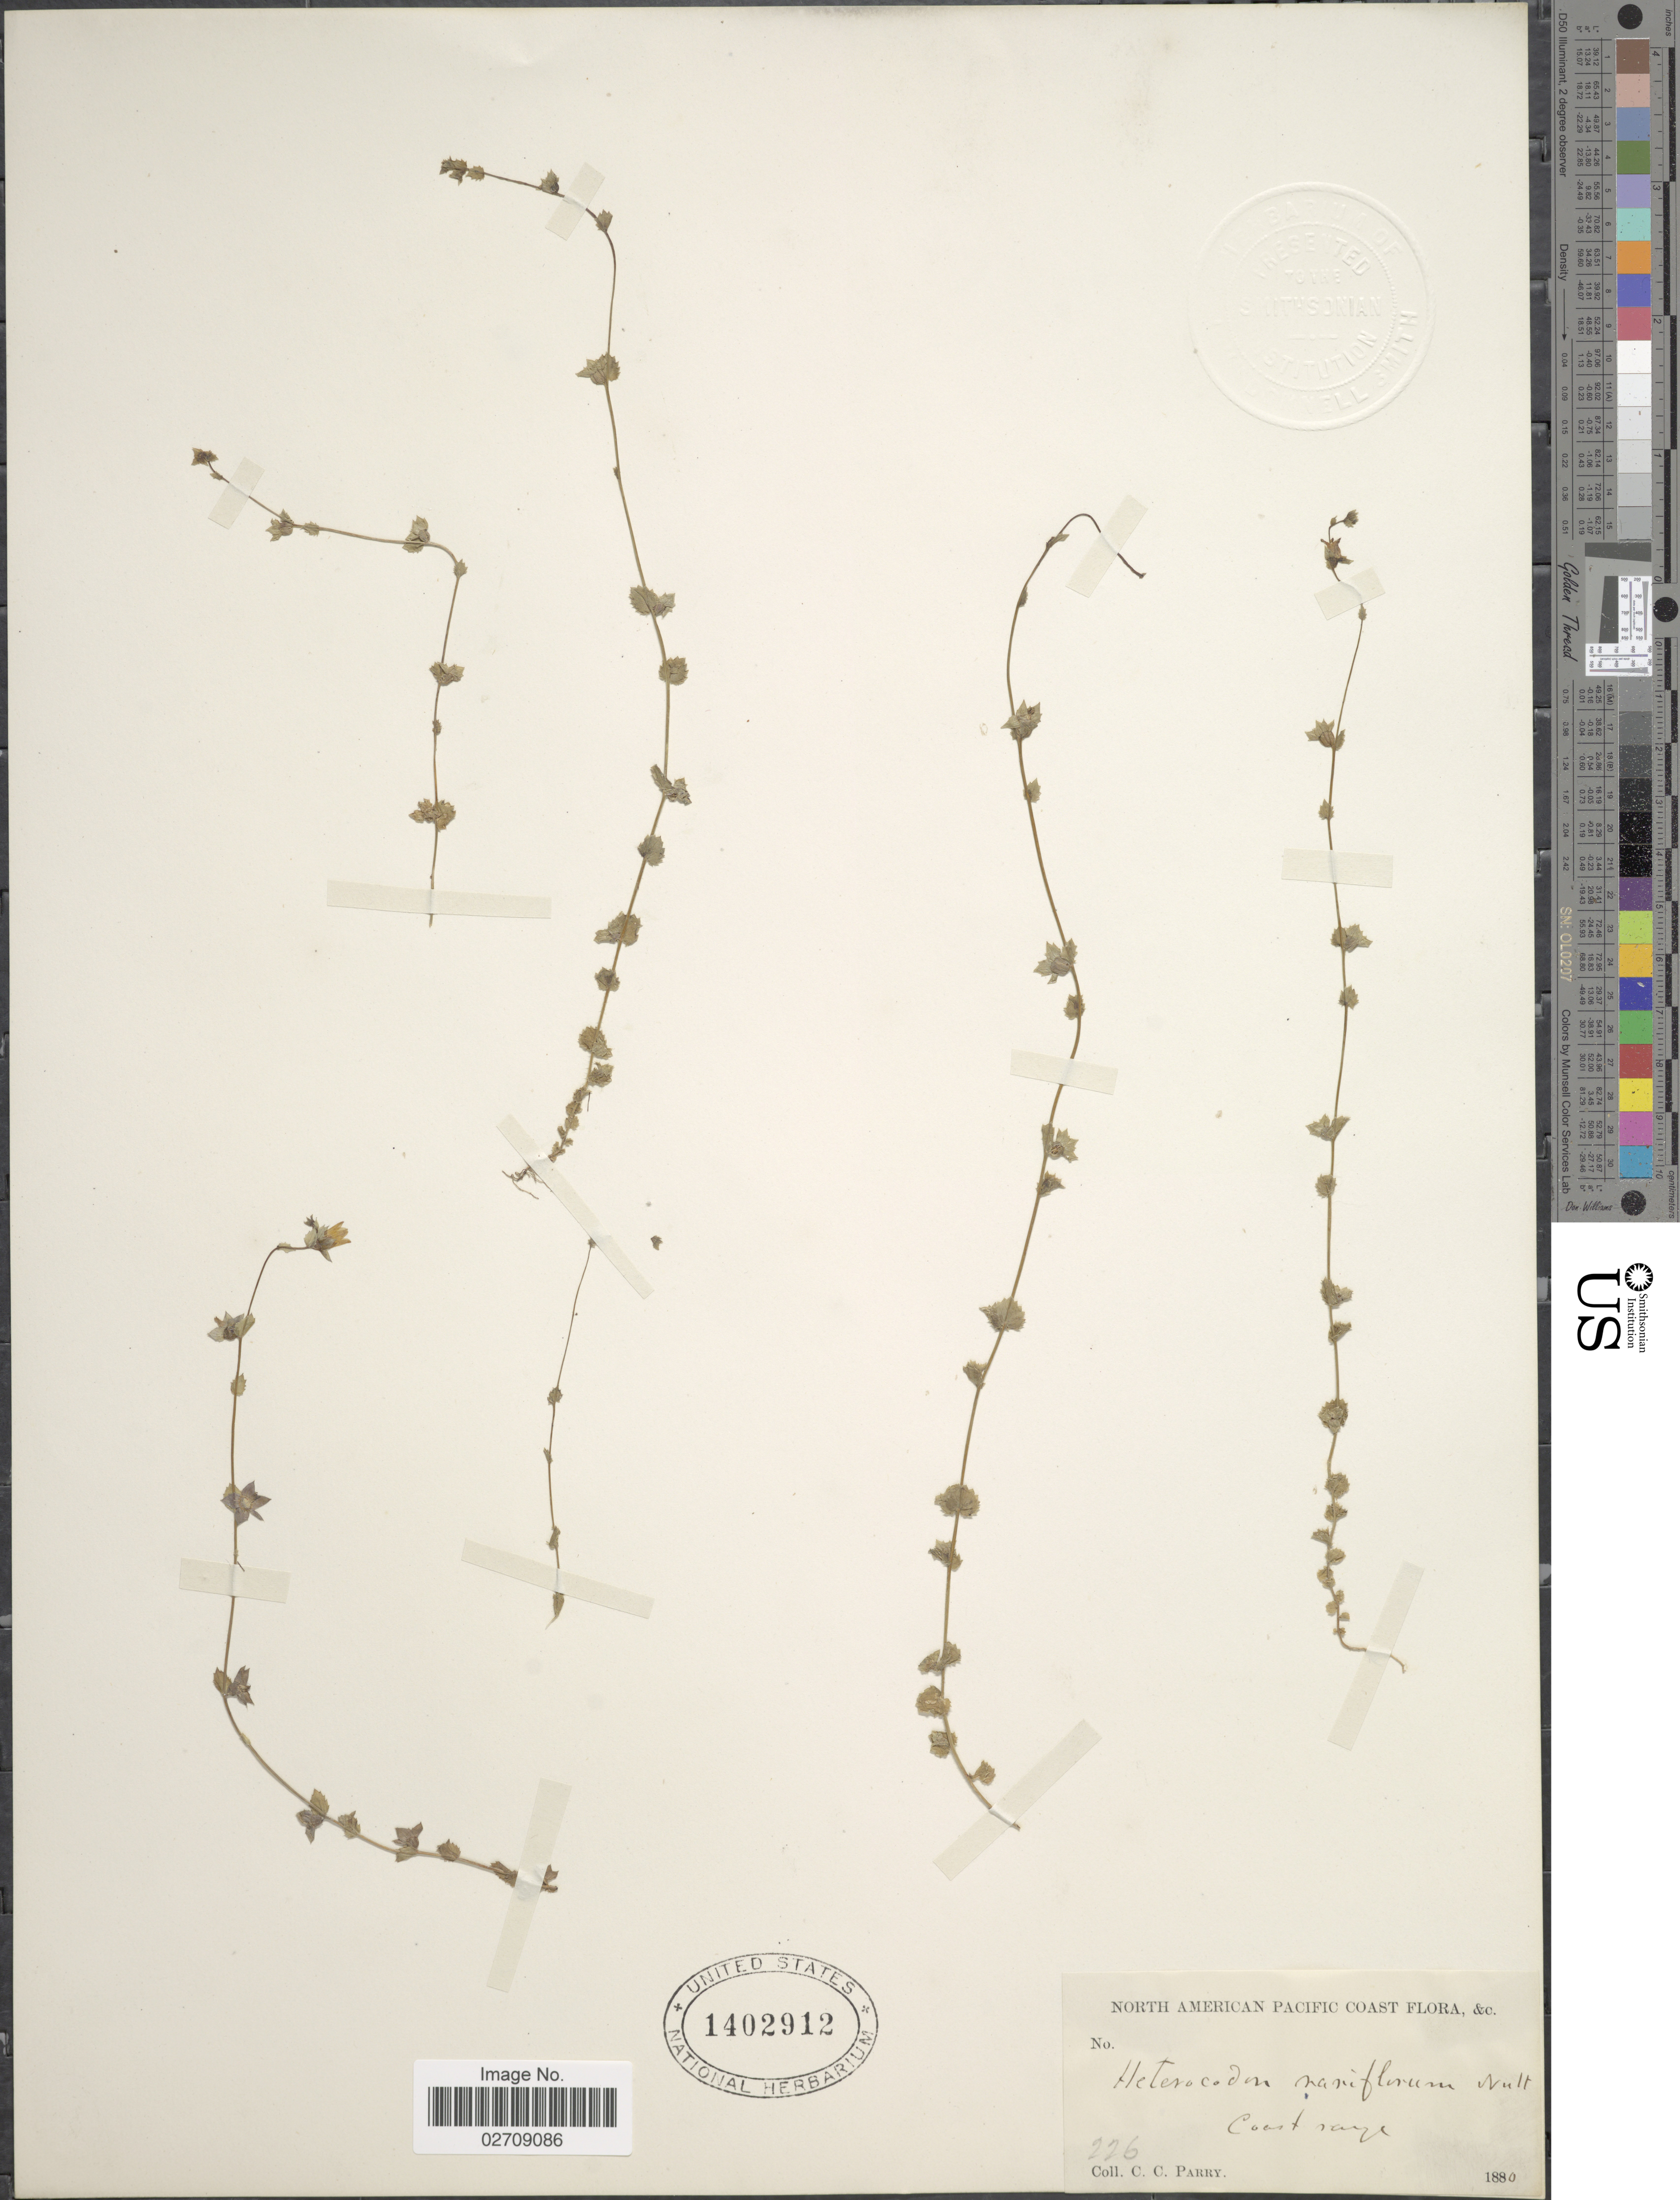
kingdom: Plantae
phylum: Tracheophyta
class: Magnoliopsida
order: Asterales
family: Campanulaceae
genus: Heterocodon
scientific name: Heterocodon rariflorum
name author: Nutt.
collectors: C. C. Parry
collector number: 226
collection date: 1880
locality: North American Pacific Coast. Coast range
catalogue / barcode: US 1402912